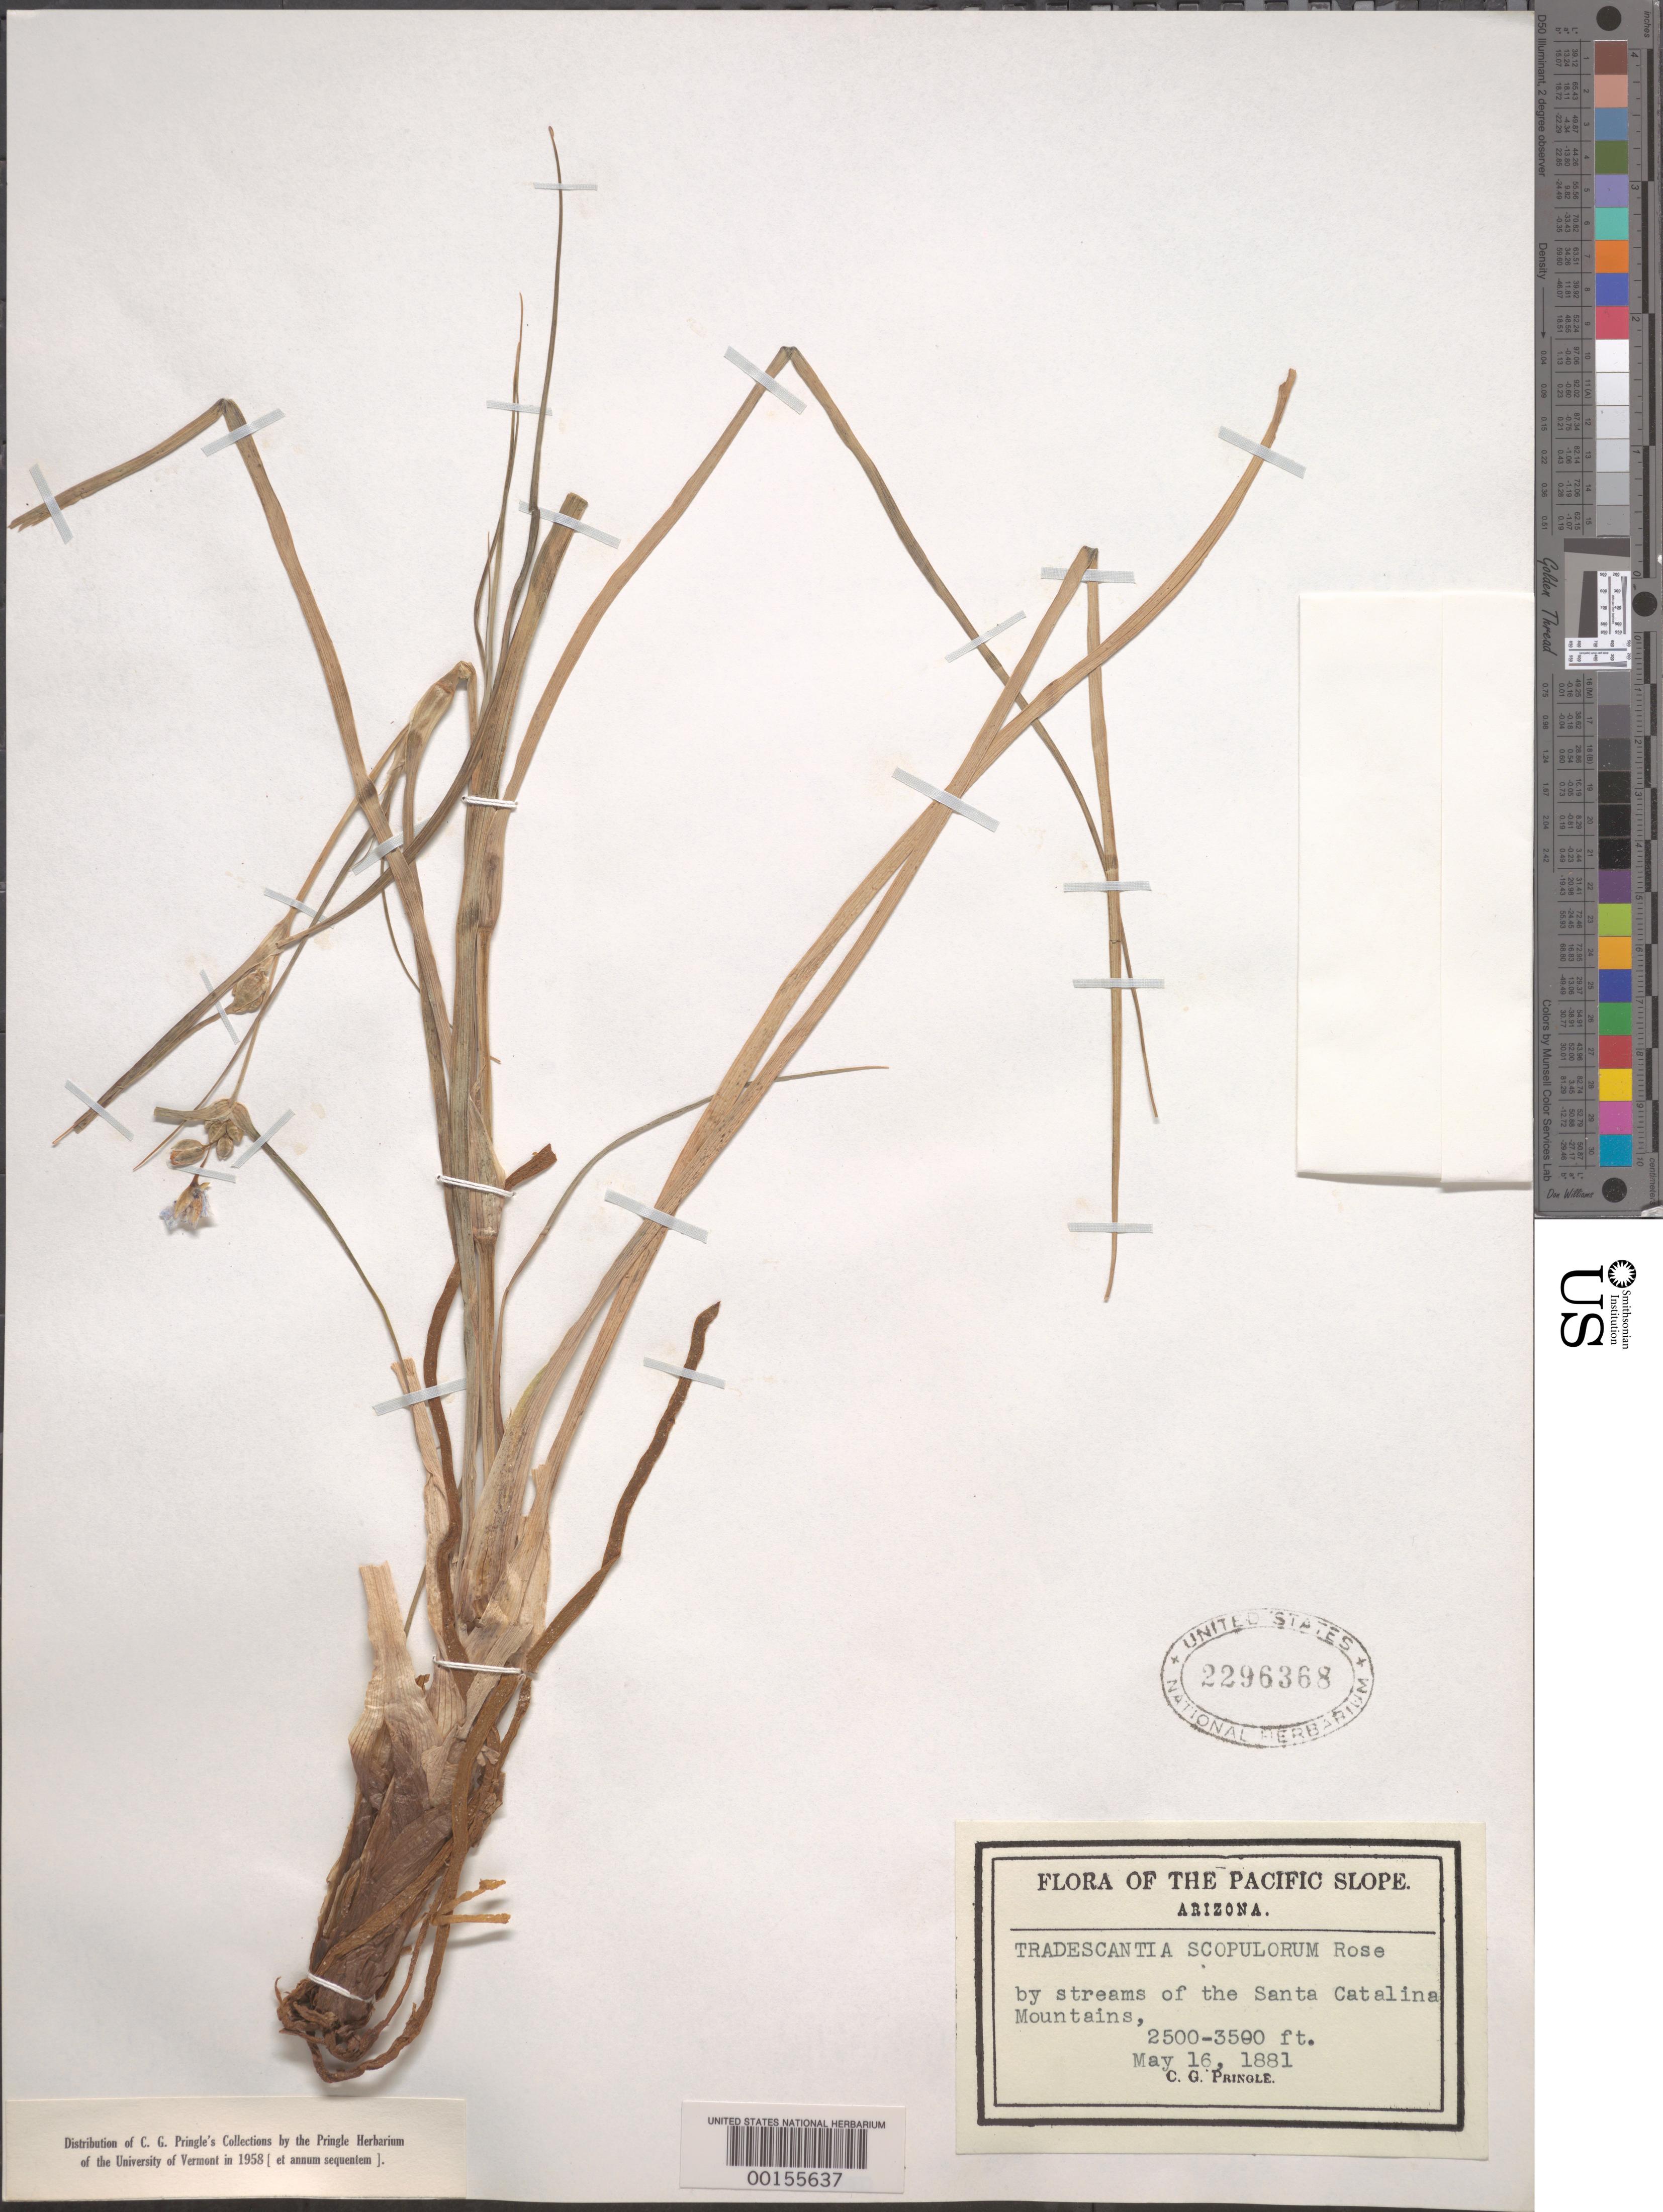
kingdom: Plantae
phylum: Tracheophyta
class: Liliopsida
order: Commelinales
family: Commelinaceae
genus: Tradescantia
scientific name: Tradescantia occidentalis var. scopulorum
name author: (Rose) E.S. Anderson & Woodson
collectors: C. G. Pringle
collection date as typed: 16 May 1881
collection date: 1881-05-16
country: United States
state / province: Arizona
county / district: Pima / Pinal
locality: Santa catalina mts.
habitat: Streambank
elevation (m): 763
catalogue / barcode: US 2296368